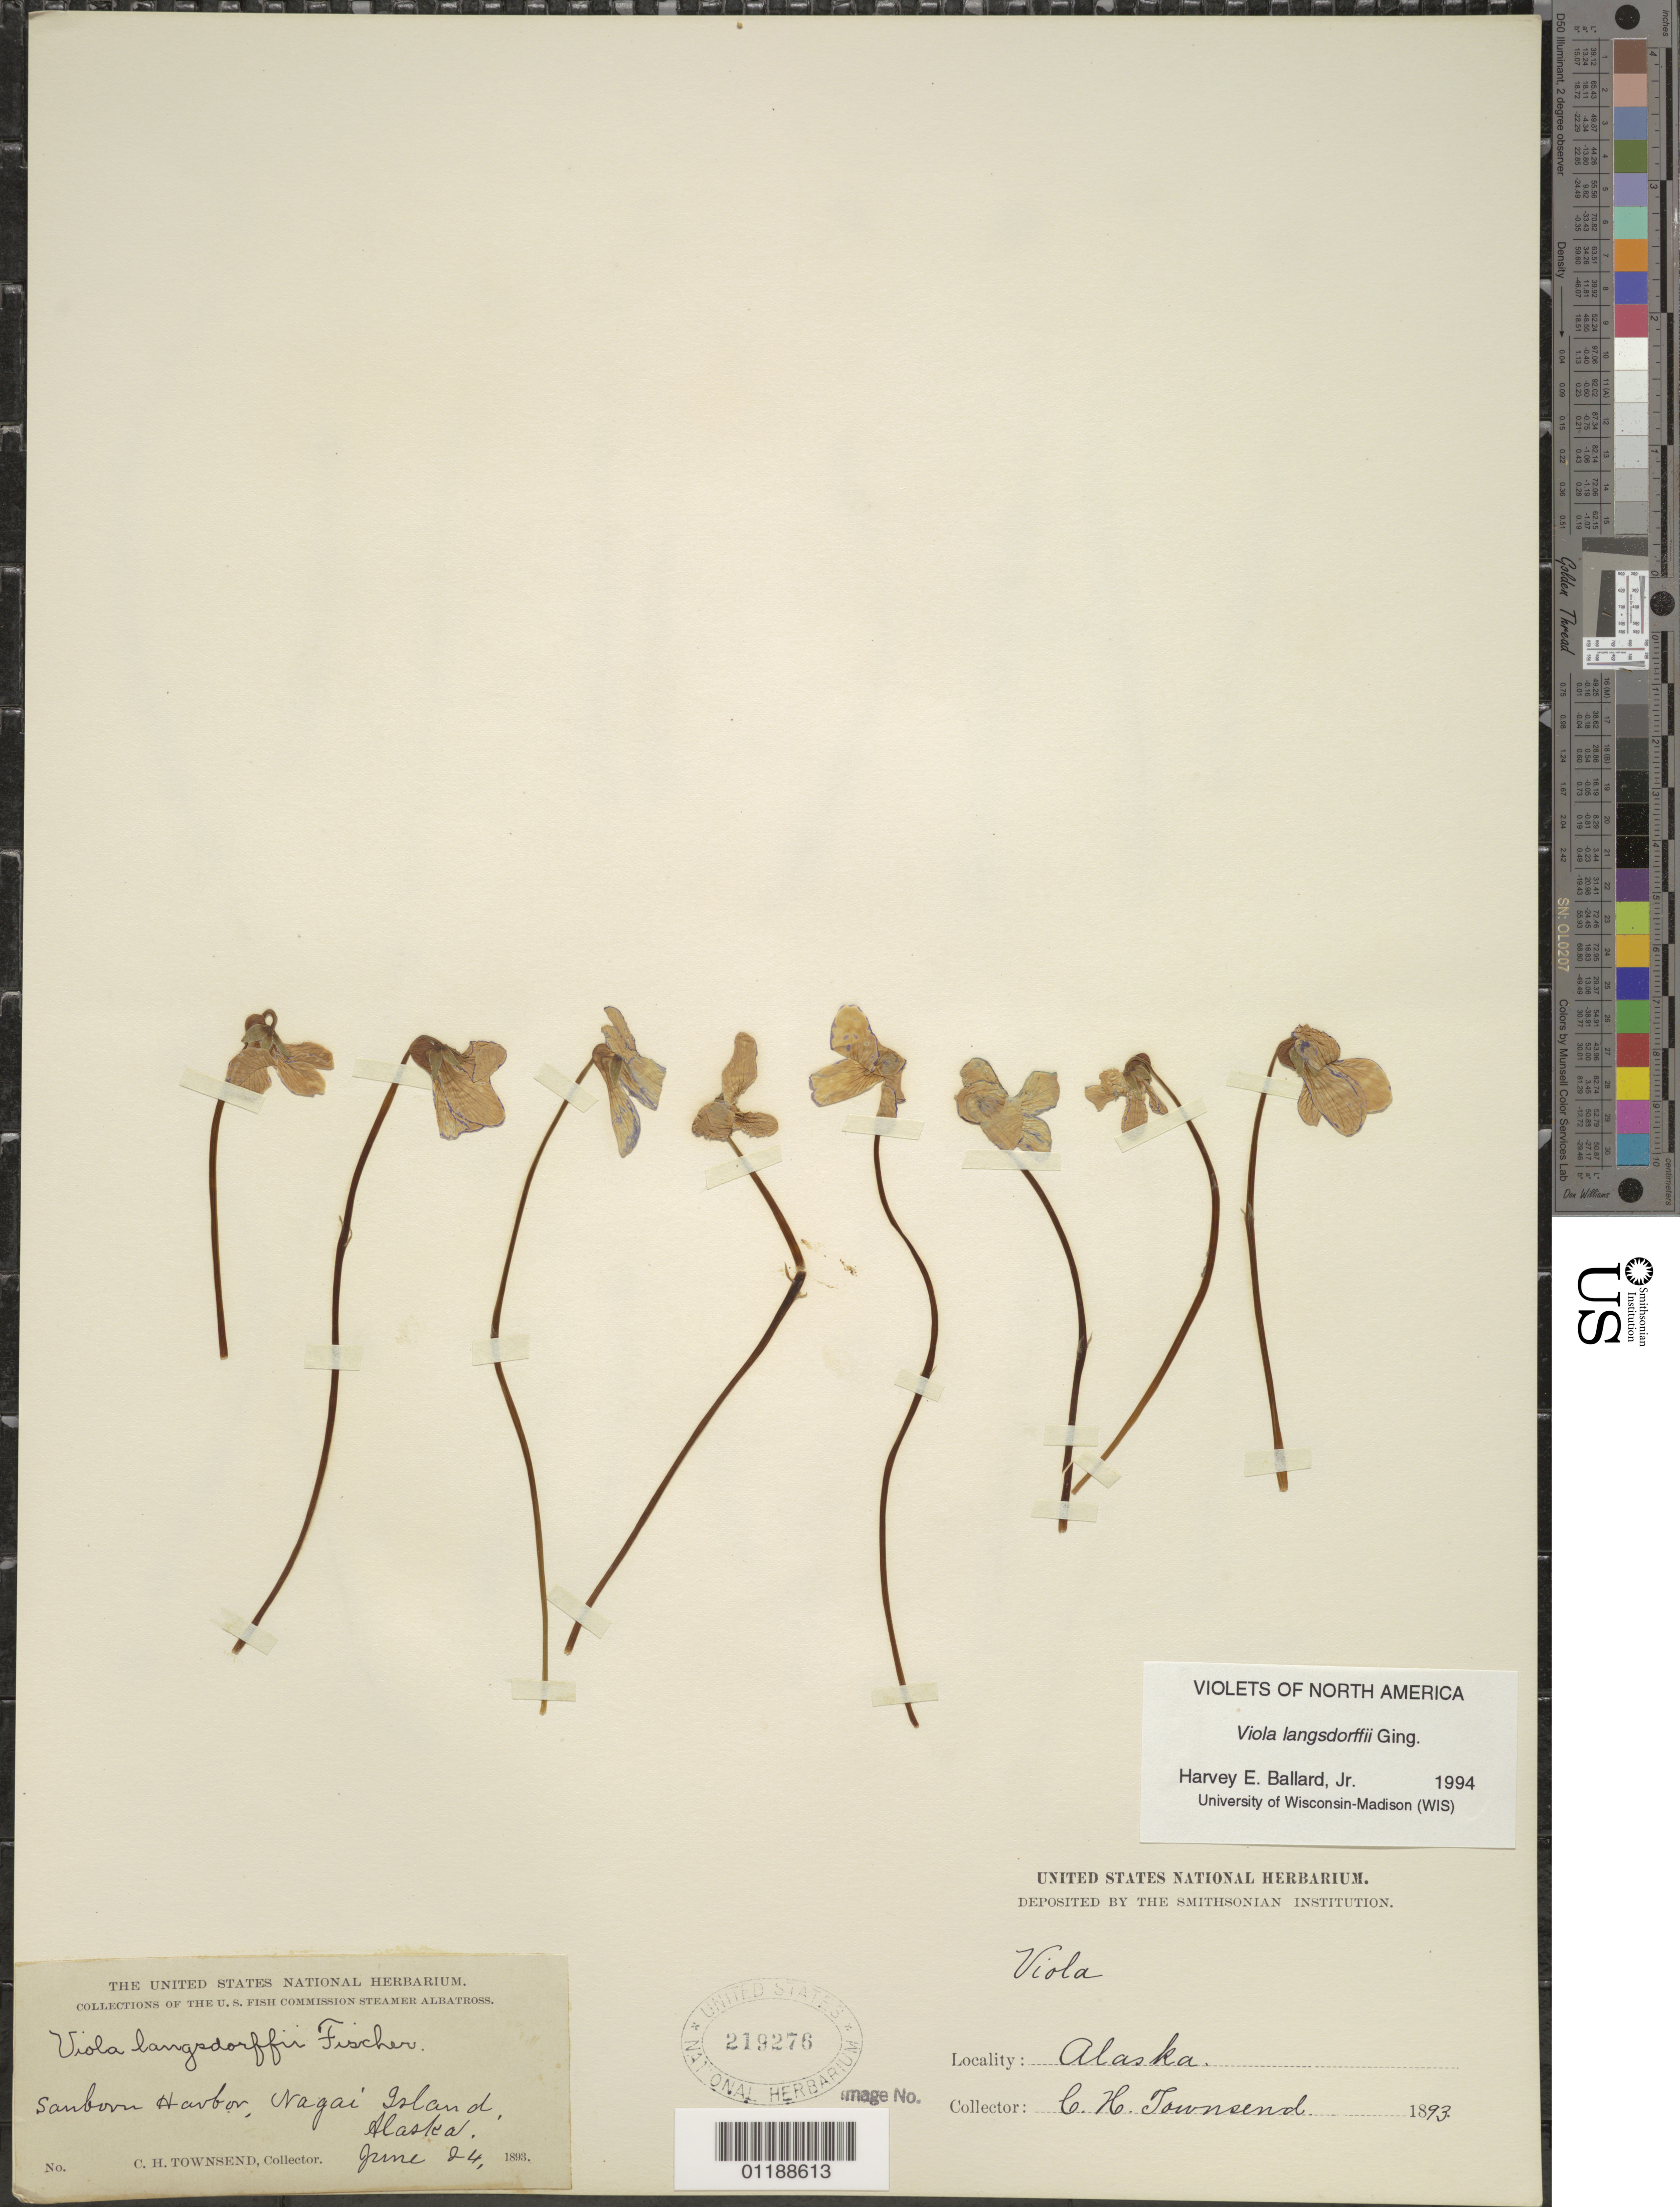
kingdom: Plantae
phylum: Tracheophyta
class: Magnoliopsida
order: Malpighiales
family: Violaceae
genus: Viola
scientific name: Viola langsdorffii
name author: Fisch. ex Ging.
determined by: Ballard, Harvey E.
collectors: C. H. Townsend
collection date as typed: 24 Jun 1893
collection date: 1893-06-24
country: United States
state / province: Alaska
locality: Sanborn Harbor, Nagai Island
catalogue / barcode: US 219276